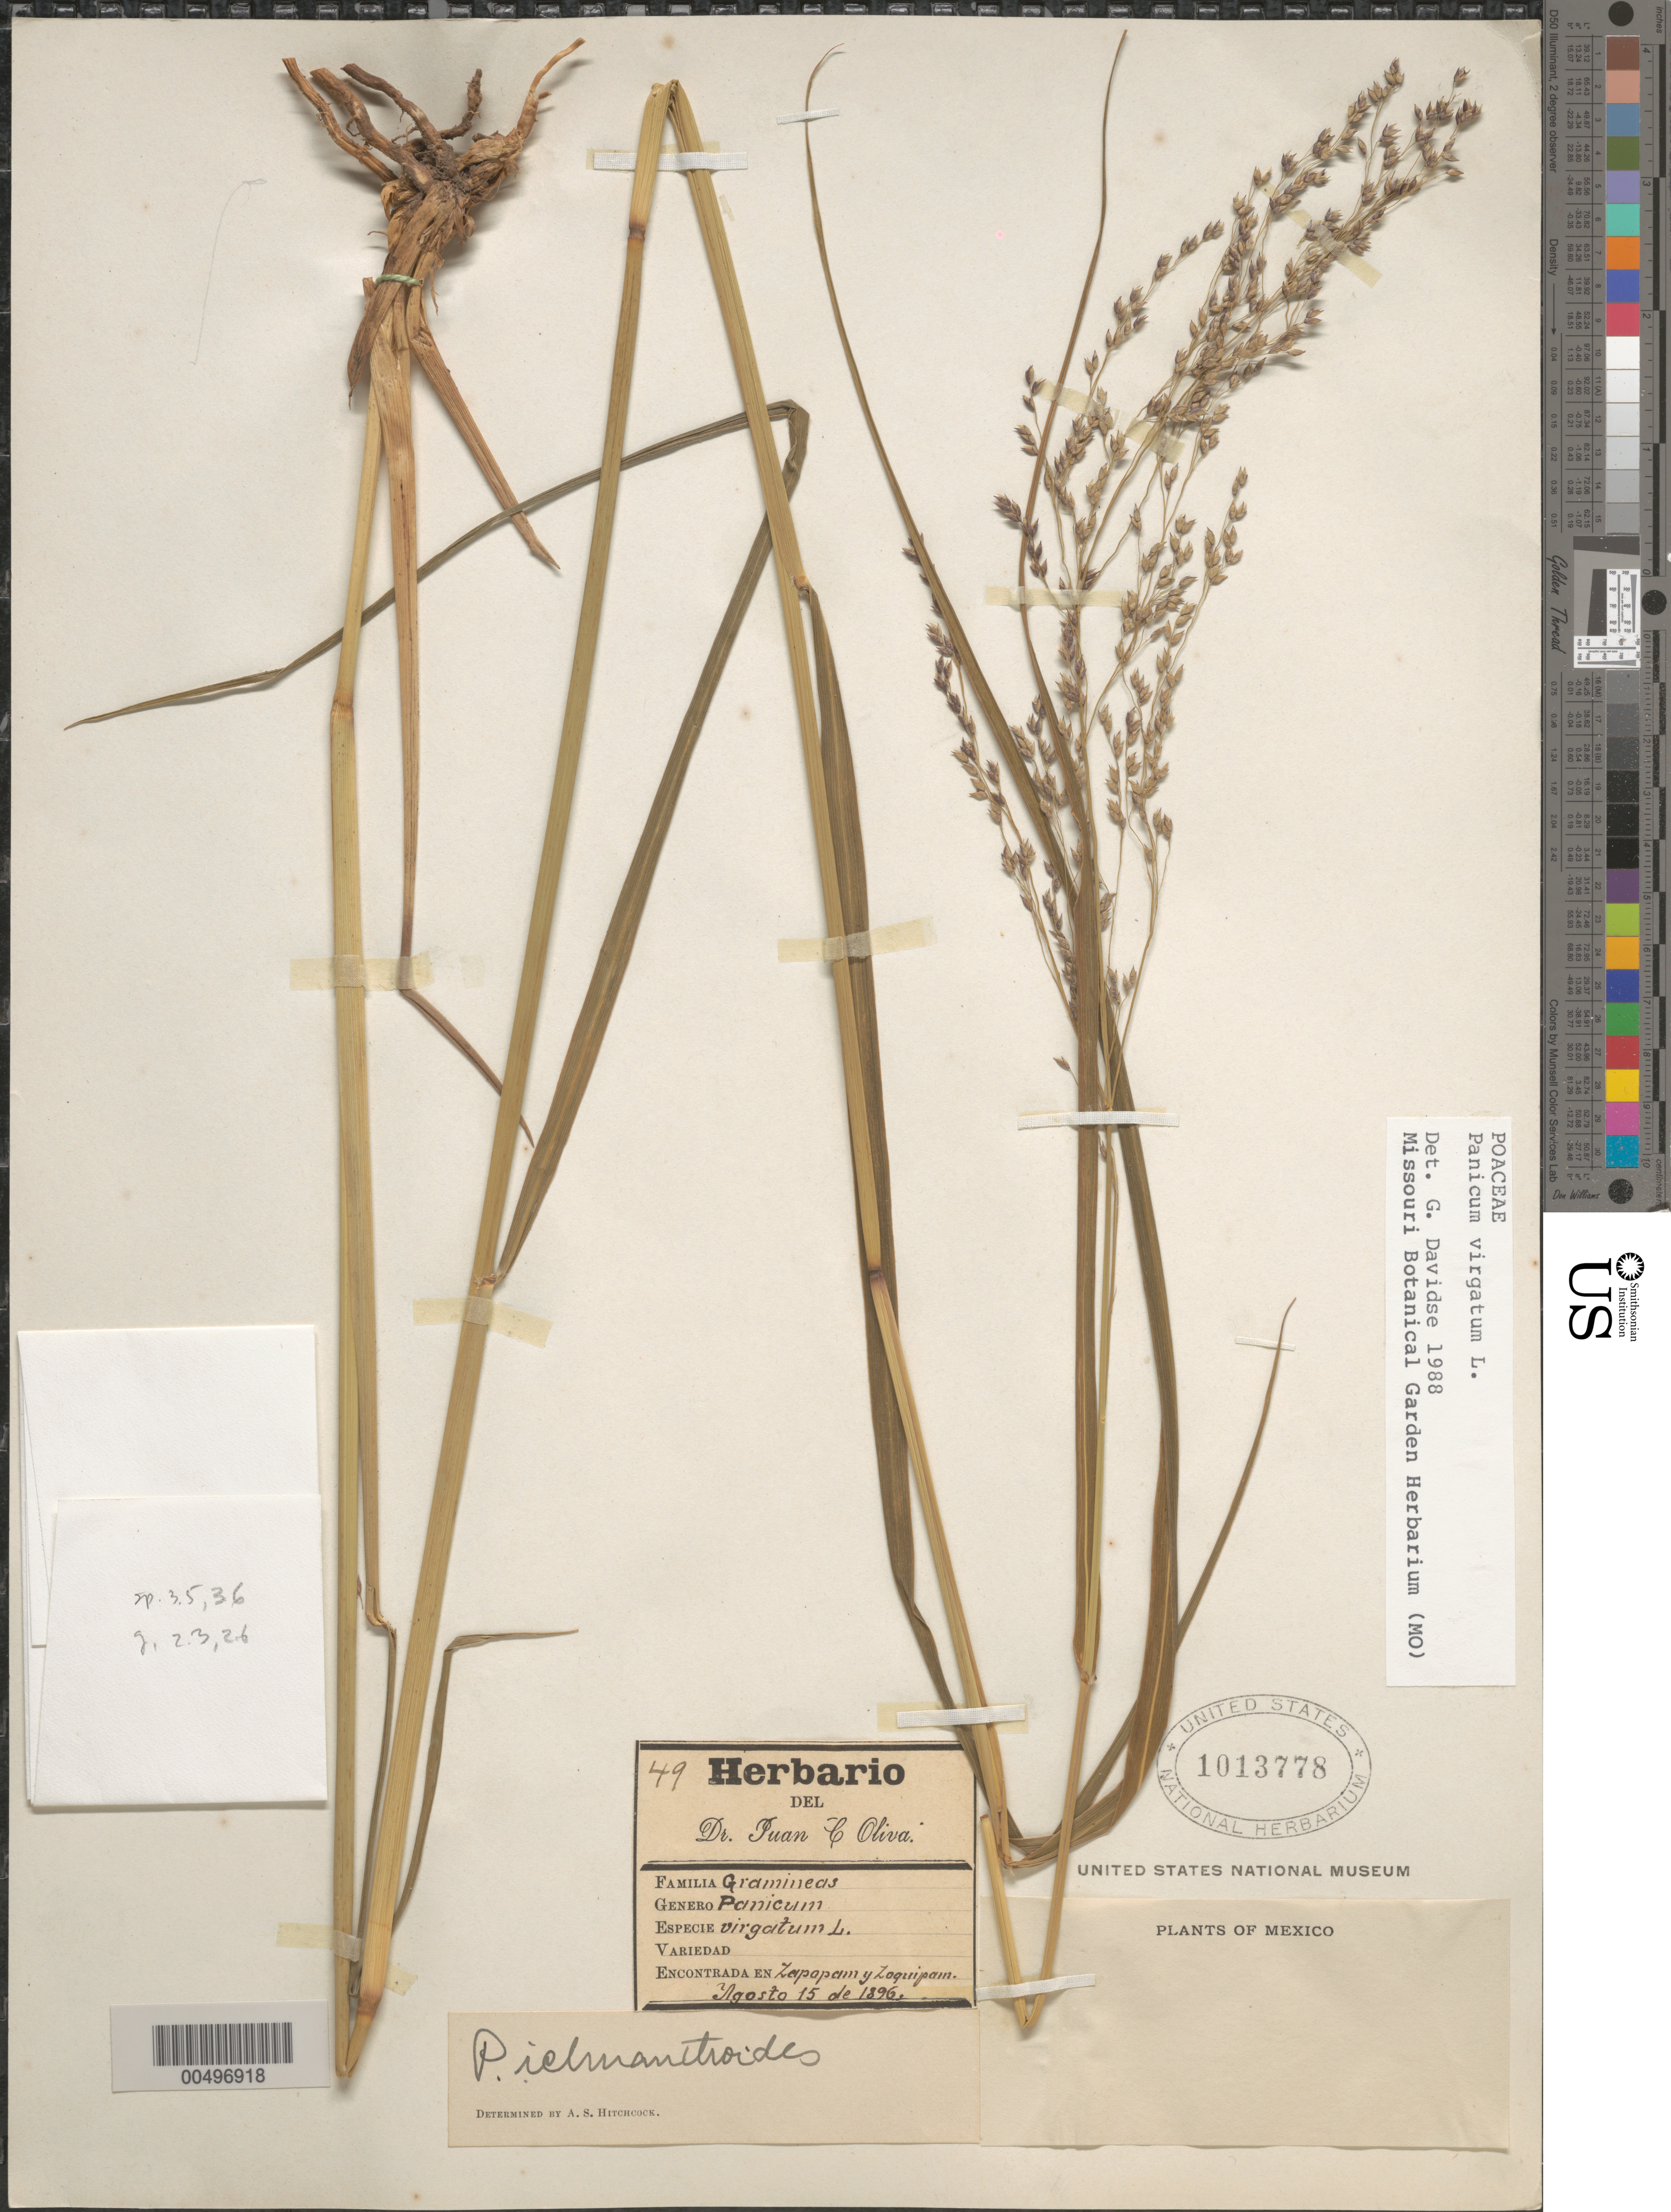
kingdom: Plantae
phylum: Tracheophyta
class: Liliopsida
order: Poales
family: Poaceae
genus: Panicum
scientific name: Panicum virgatum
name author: L.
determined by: Davidse, Gerrit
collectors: J. C. Oliva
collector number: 49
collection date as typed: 15 Aug 1896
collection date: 1896-08-15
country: Mexico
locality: Zapopam y Zoquipam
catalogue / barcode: US 1013778